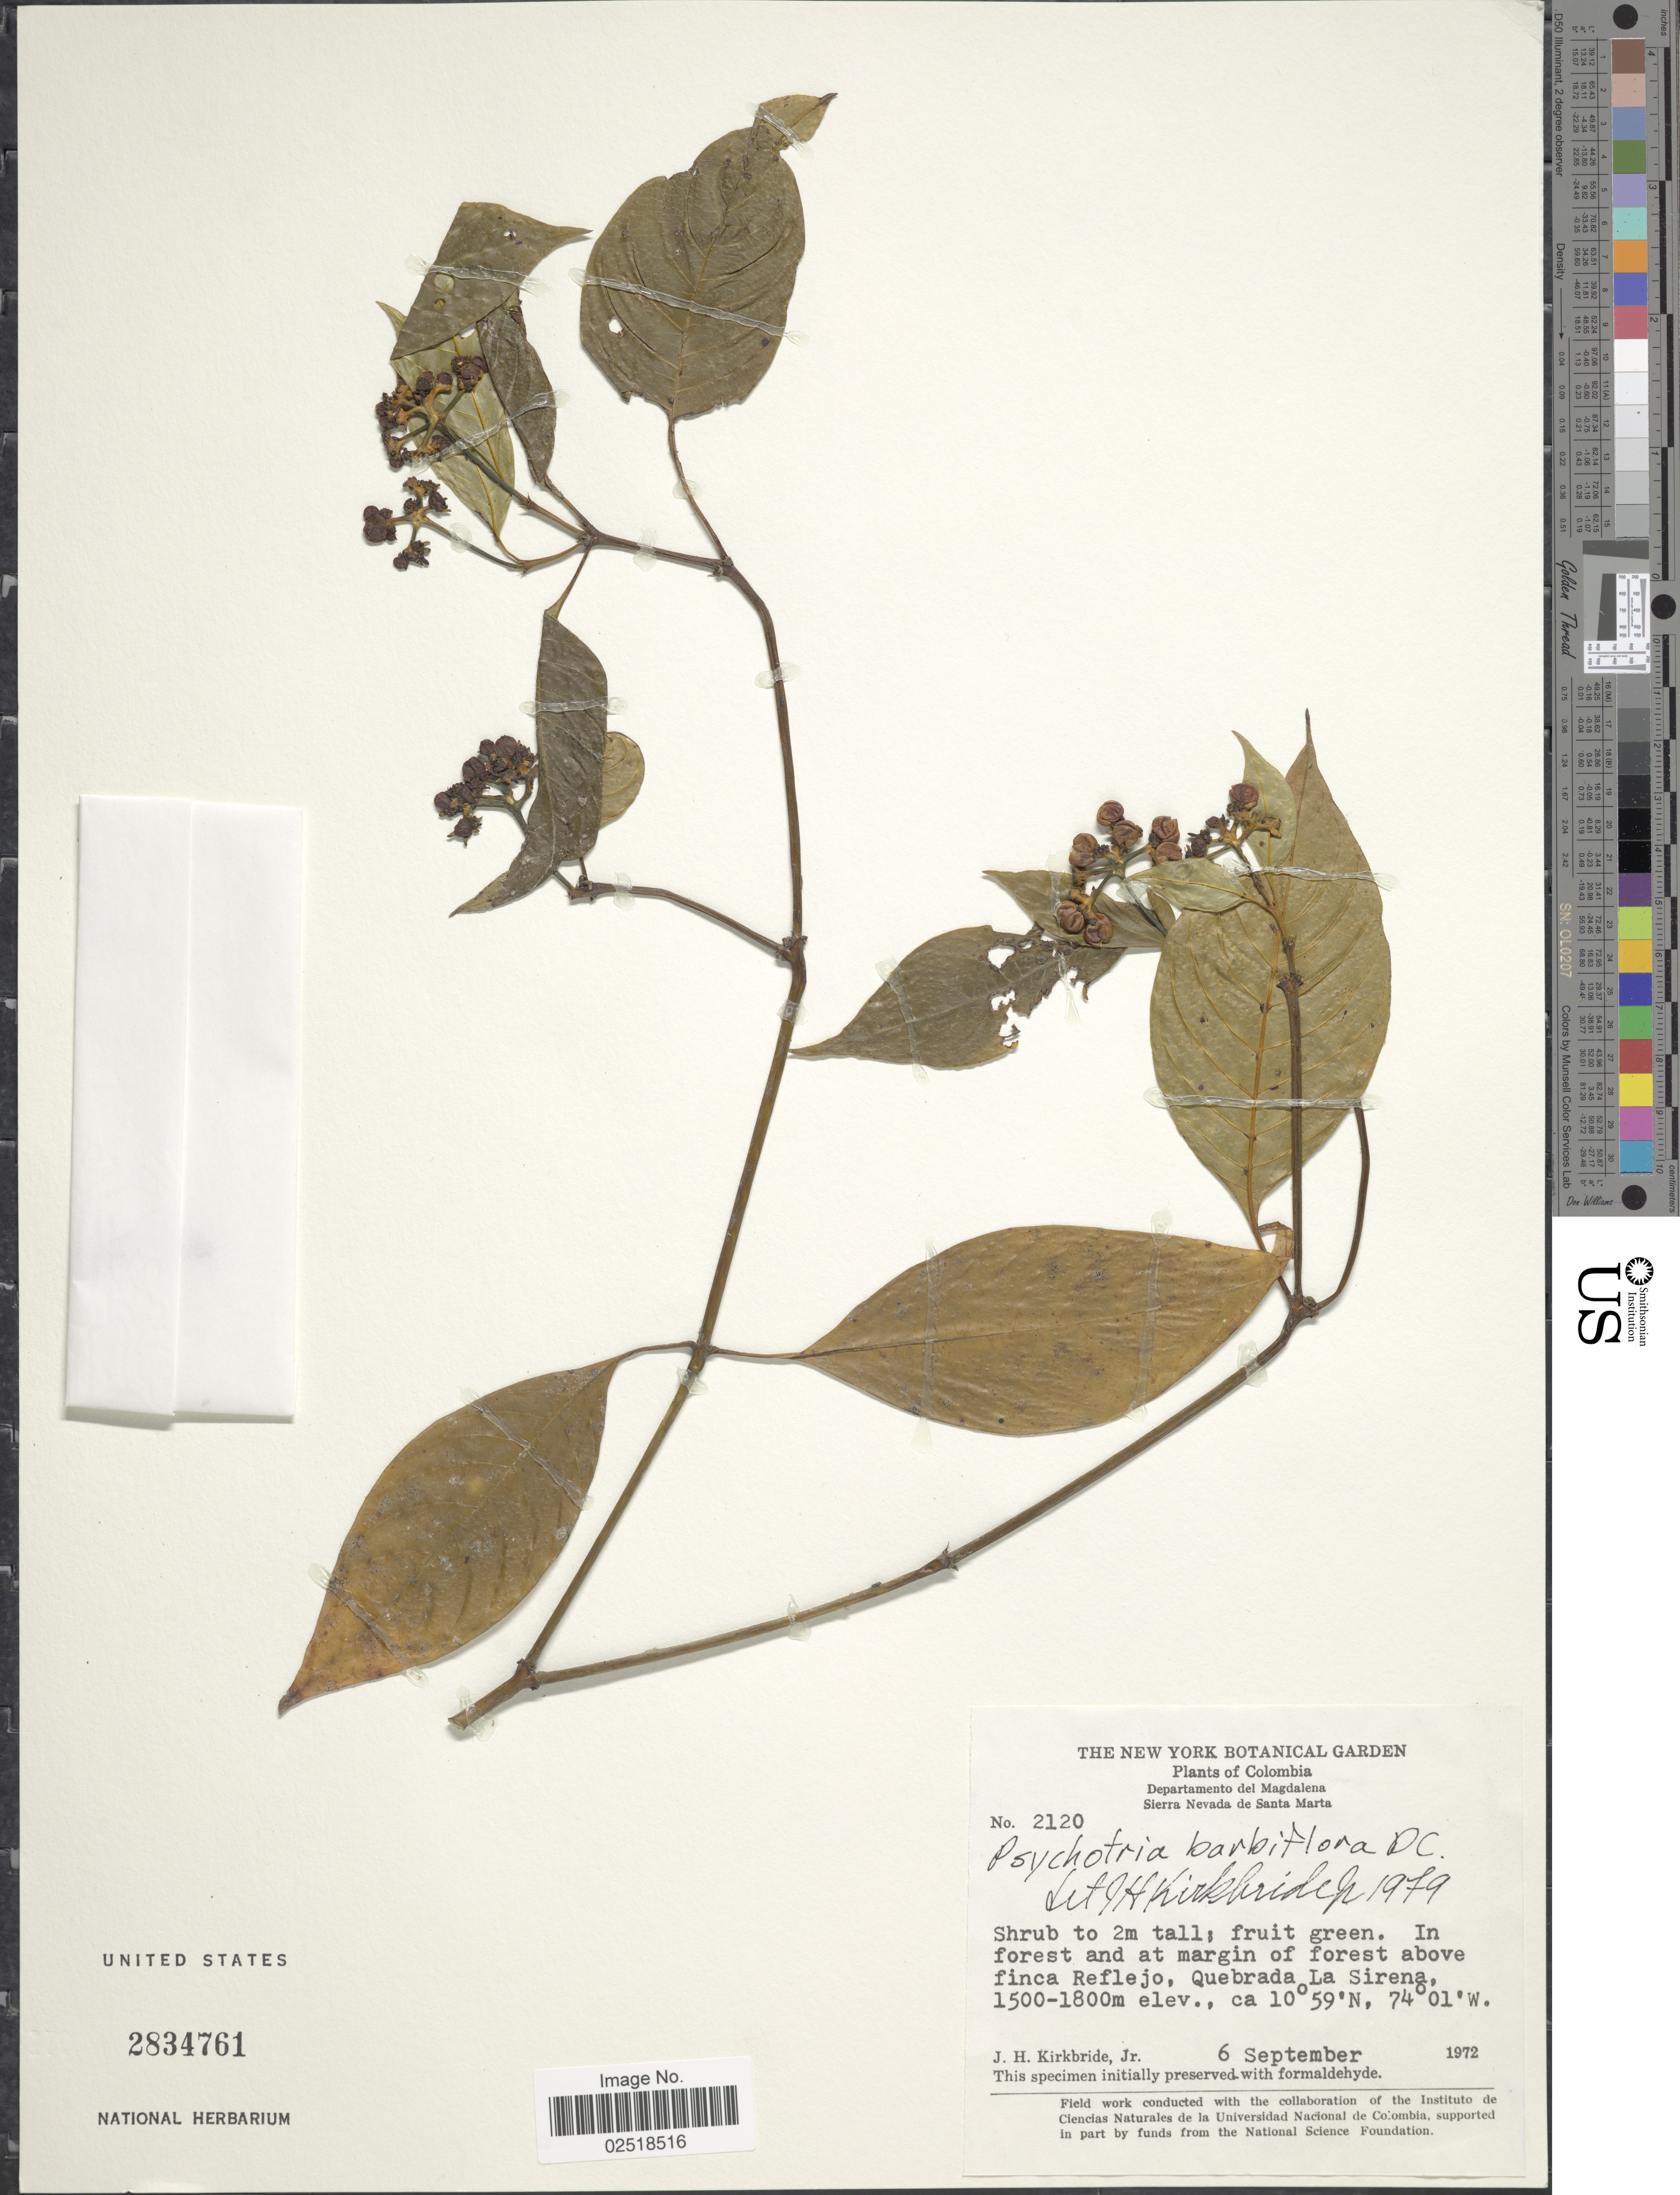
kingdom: Plantae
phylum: Tracheophyta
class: Magnoliopsida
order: Gentianales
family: Rubiaceae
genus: Psychotria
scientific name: Psychotria barbiflora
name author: DC.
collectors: J. H. Kirkbride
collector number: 2120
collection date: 1972-09-06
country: Colombia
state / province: Magdalena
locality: Departamento del Magdalena, Sierra Nevada de Santa Marta. In forest and at margin of forest above finca Reflejo, Quebrada La Sirena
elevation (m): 1500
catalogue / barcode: US 2834761